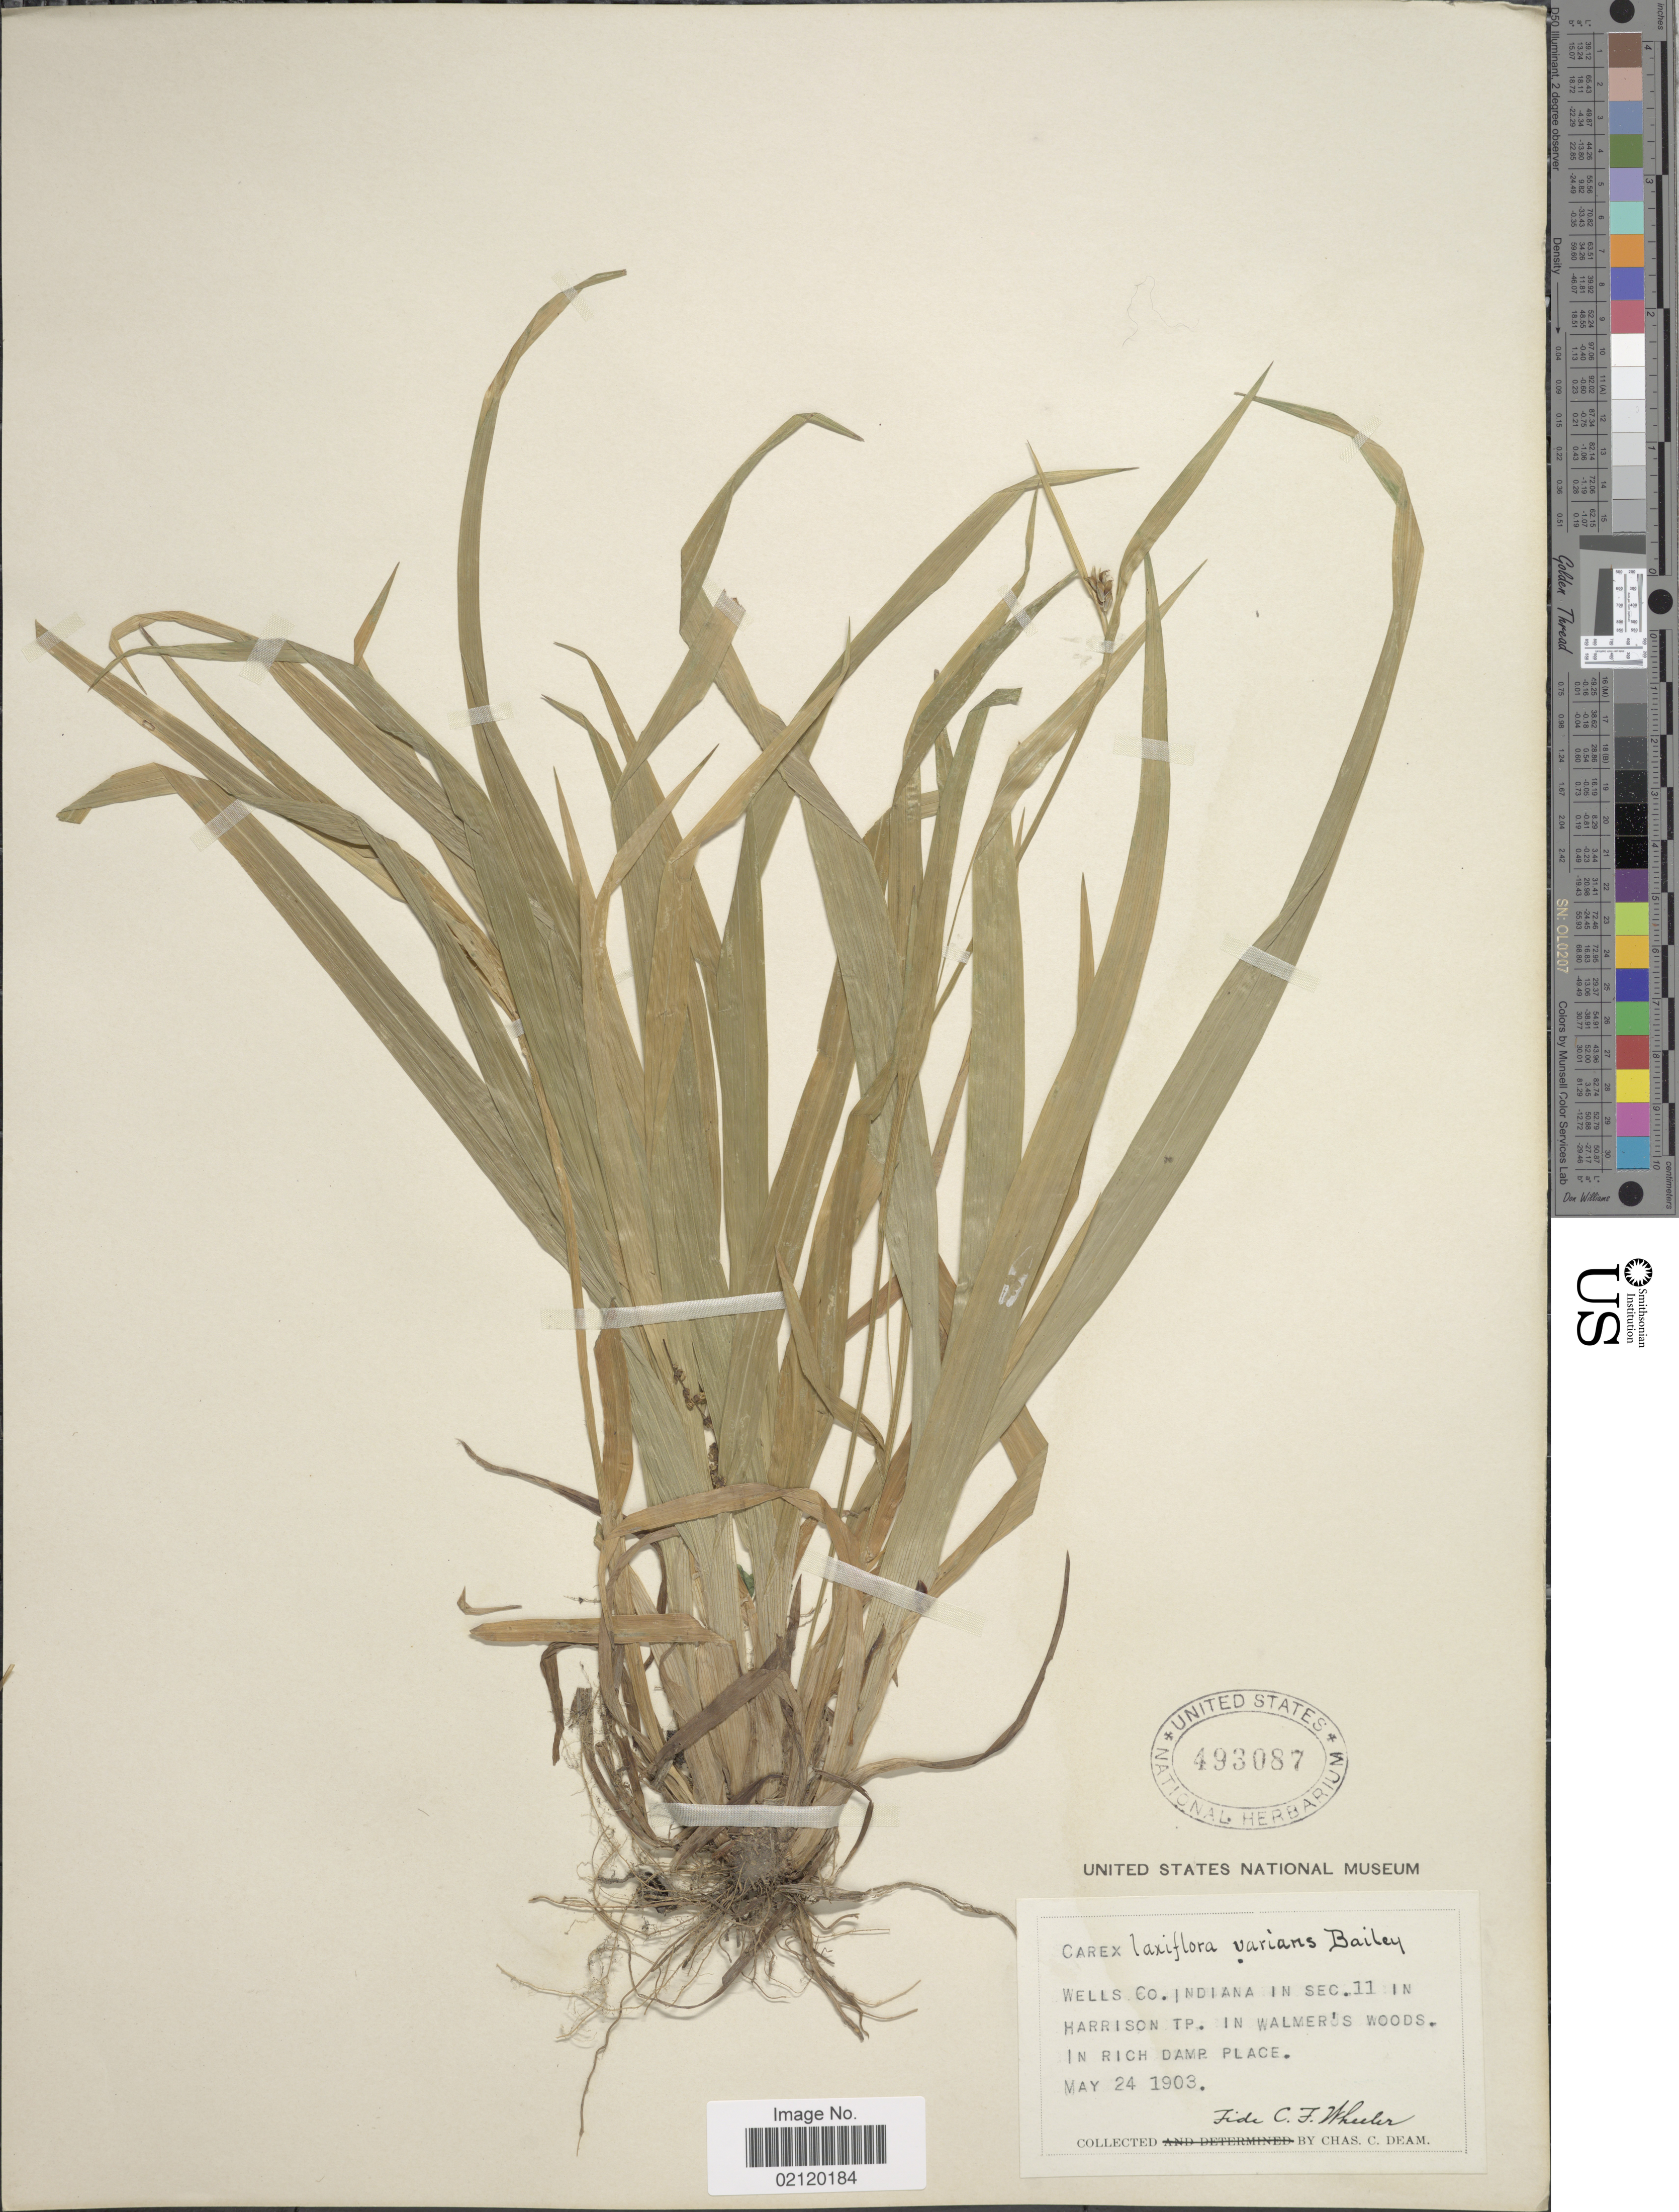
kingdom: Plantae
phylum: Tracheophyta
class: Liliopsida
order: Poales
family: Cyperaceae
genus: Carex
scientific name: Carex laxiflora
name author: Lam.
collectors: C. C. Deam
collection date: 1903-05-24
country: United States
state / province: Indiana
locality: Wells Co. In Sec.11 in Harrison Tp. In Walmer's Woods. In rich damp place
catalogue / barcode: US 493087